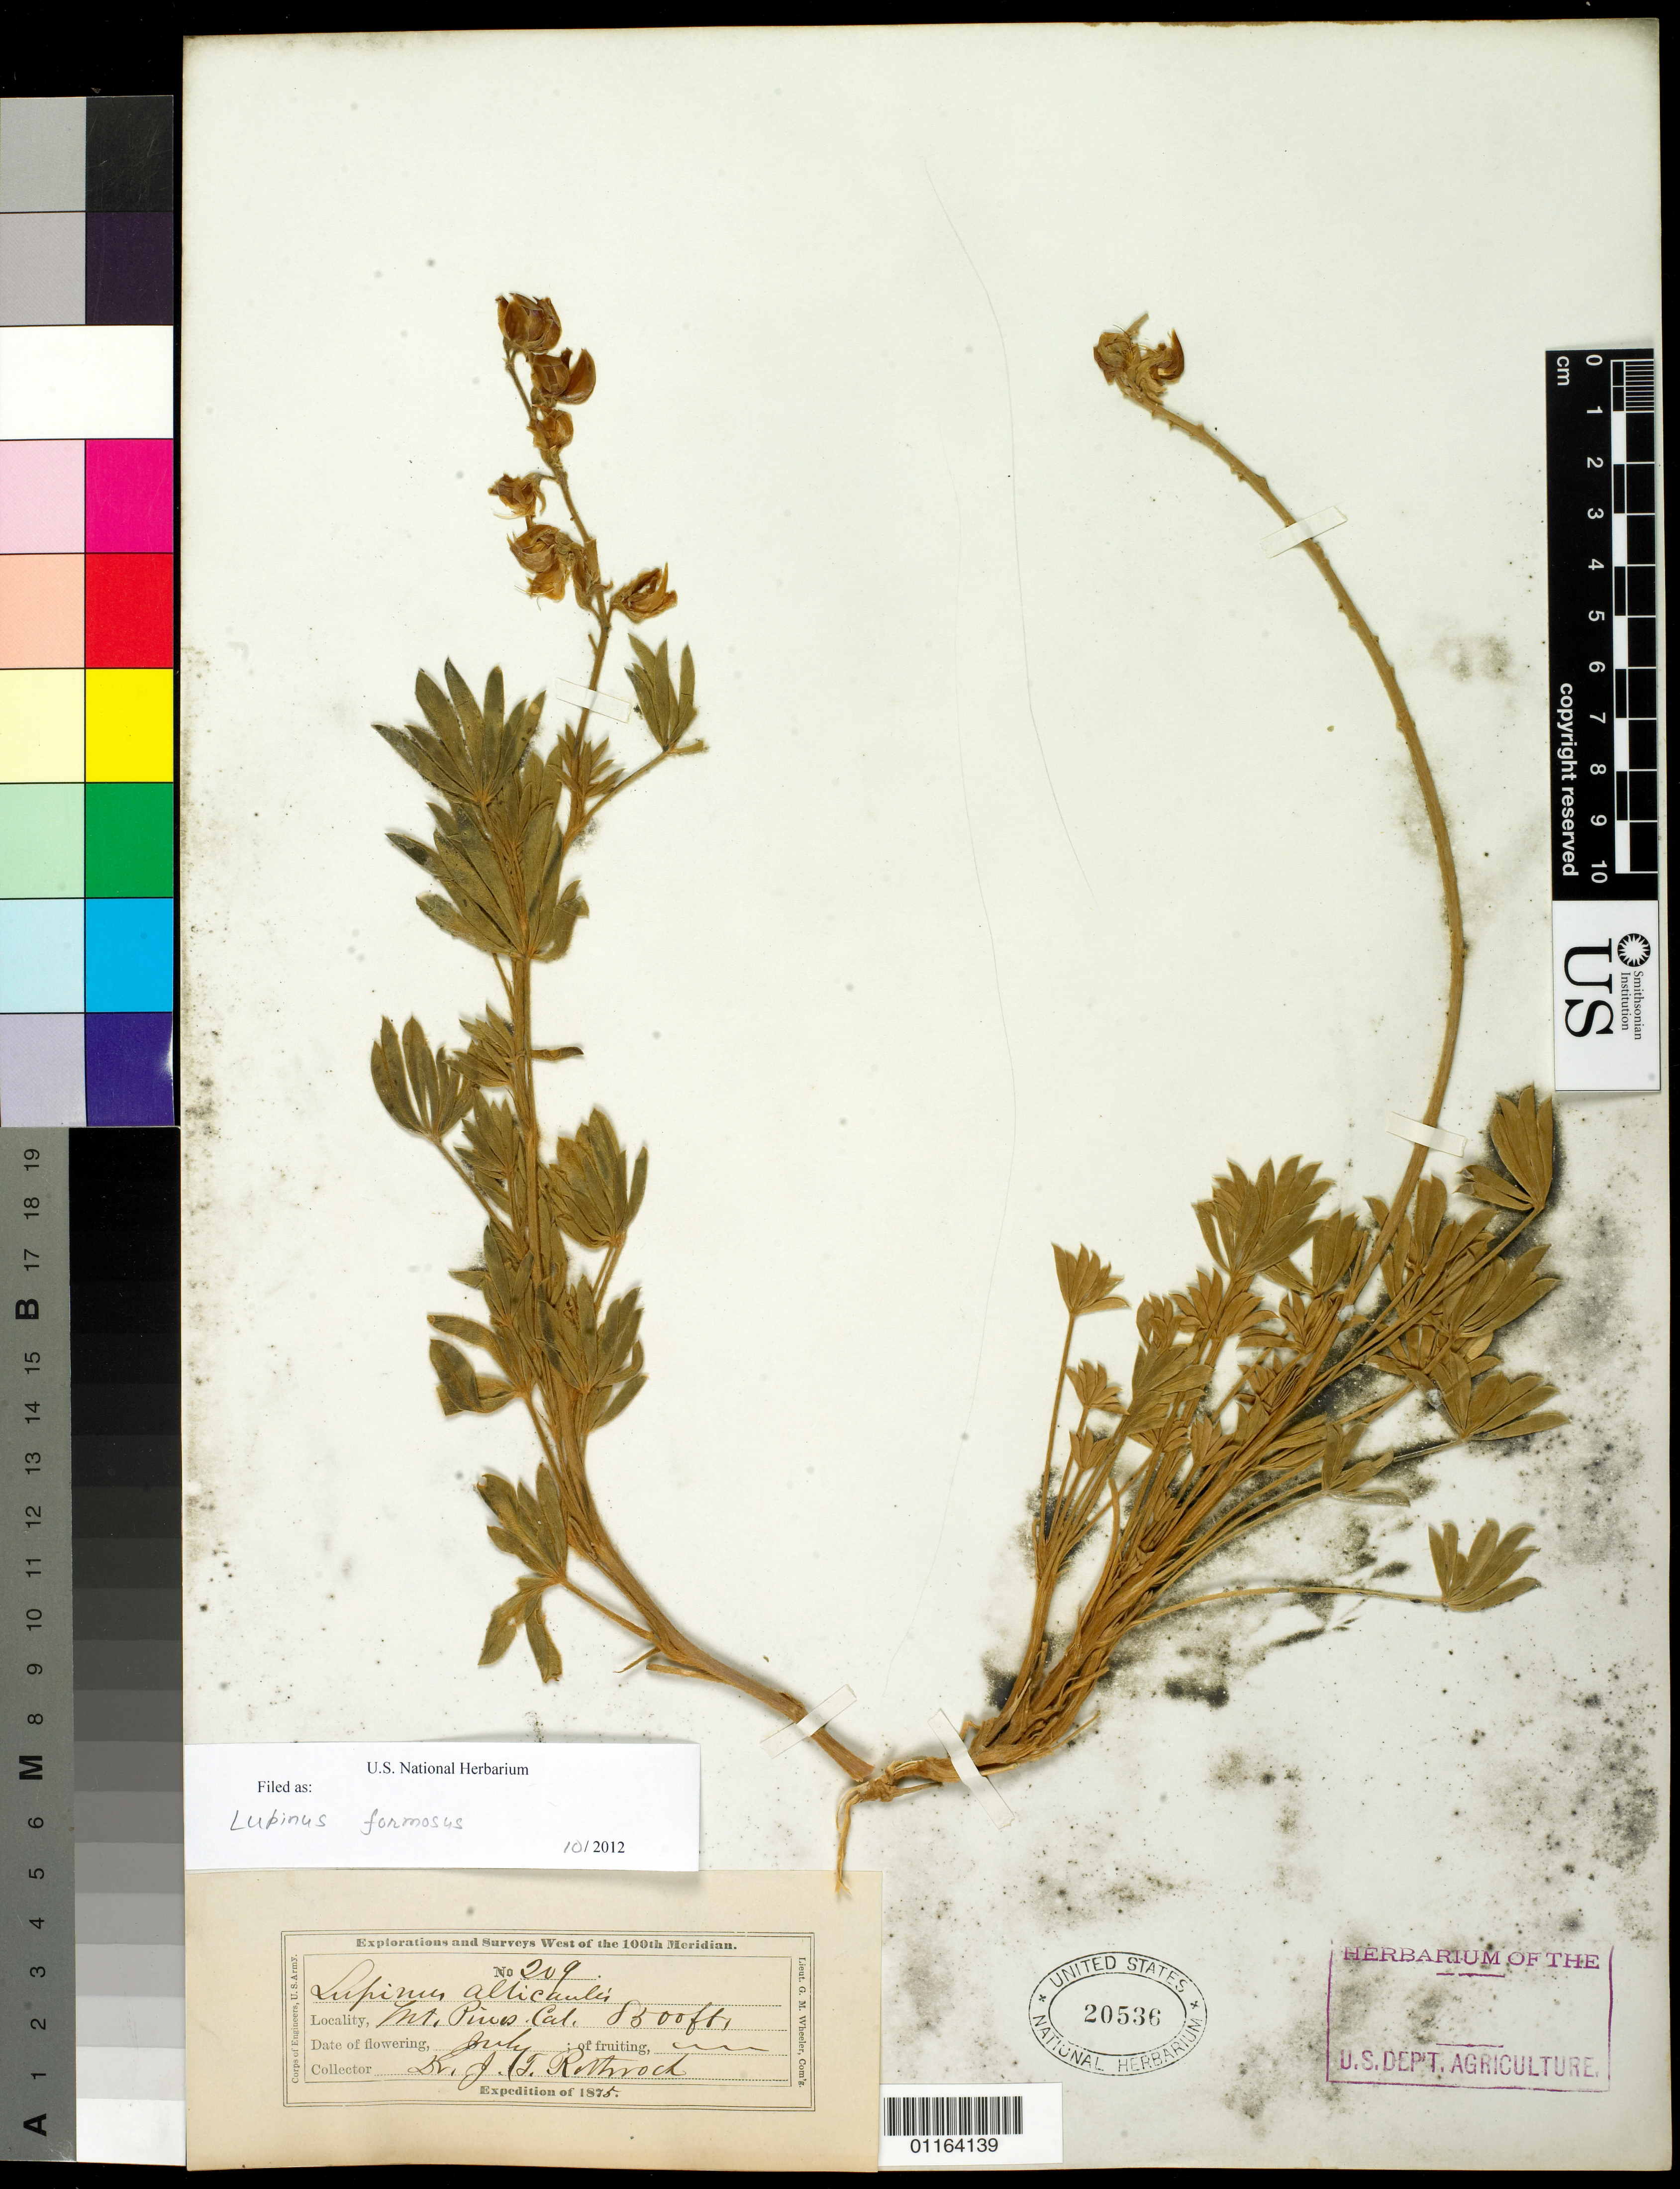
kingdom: Plantae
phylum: Tracheophyta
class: Magnoliopsida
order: Fabales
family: Fabaceae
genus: Lupinus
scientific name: Lupinus formosus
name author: Greene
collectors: J. T. Rothrock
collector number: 209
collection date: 1875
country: United States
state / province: California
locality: Mount Pinos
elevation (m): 2591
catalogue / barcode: US 20536